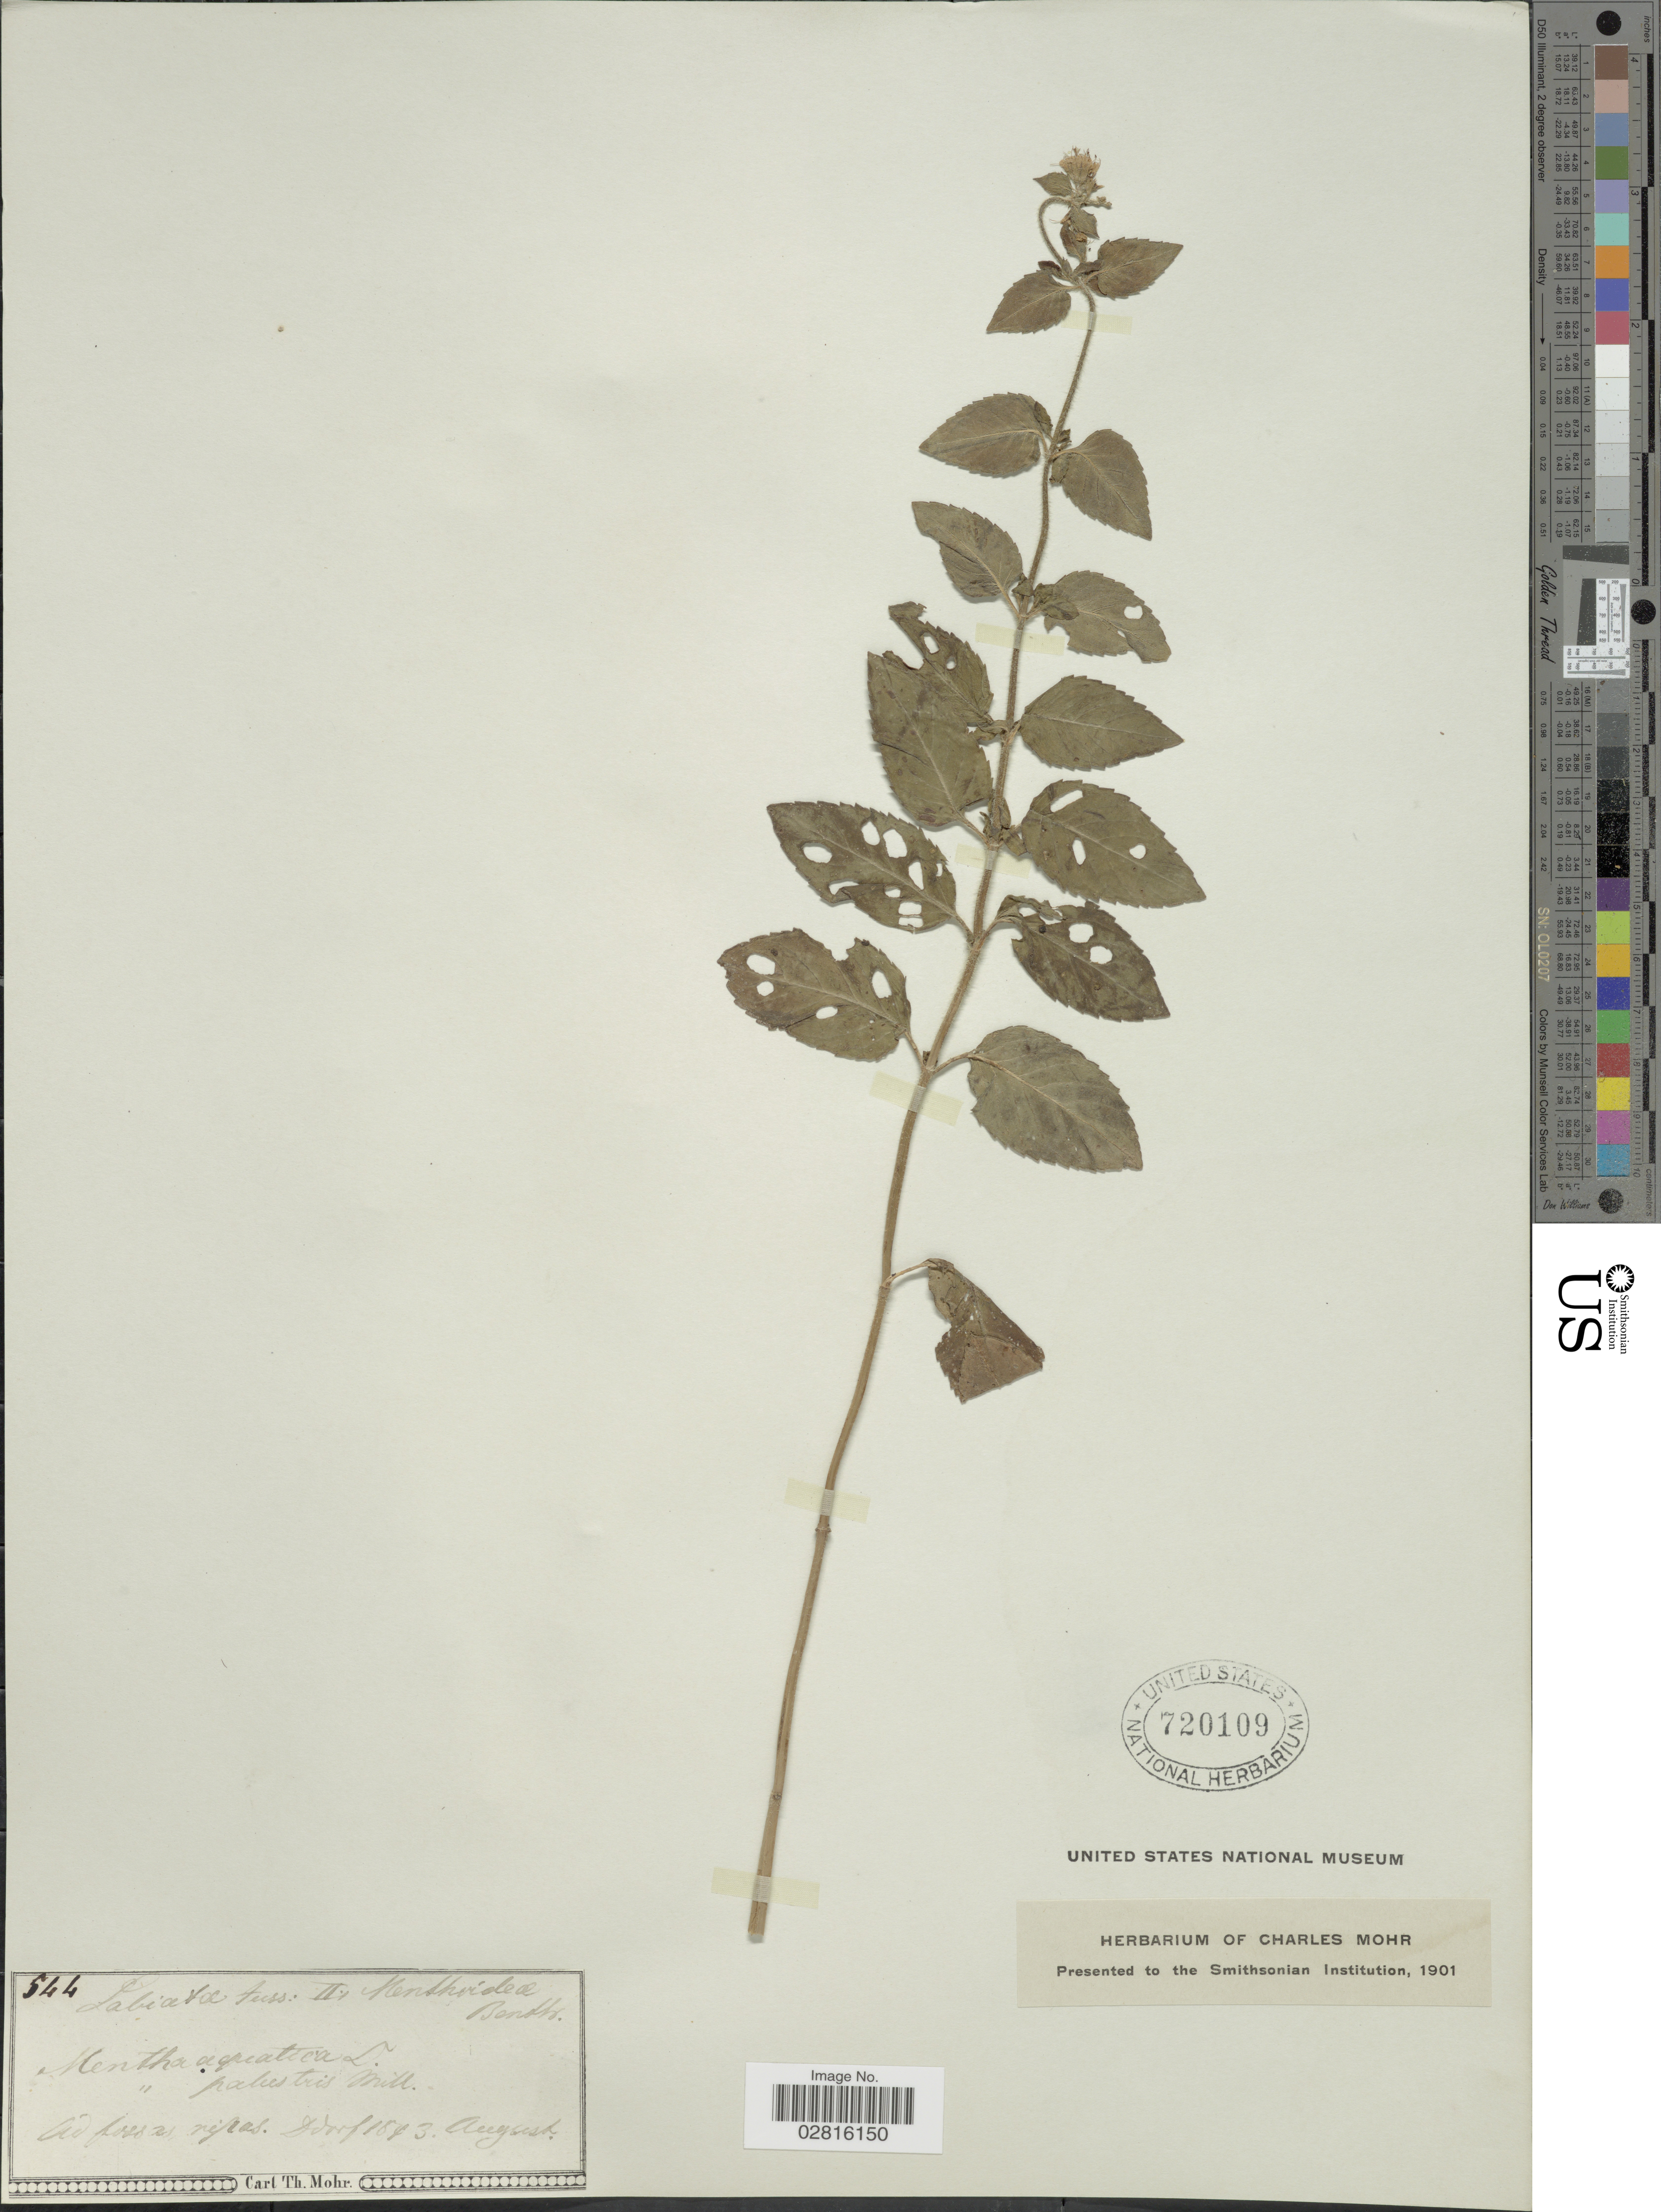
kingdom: Plantae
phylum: Tracheophyta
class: Magnoliopsida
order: Lamiales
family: Lamiaceae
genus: Mentha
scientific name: Mentha aquatica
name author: L.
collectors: C. T. Mohr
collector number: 544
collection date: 1843-08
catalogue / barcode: US 720109